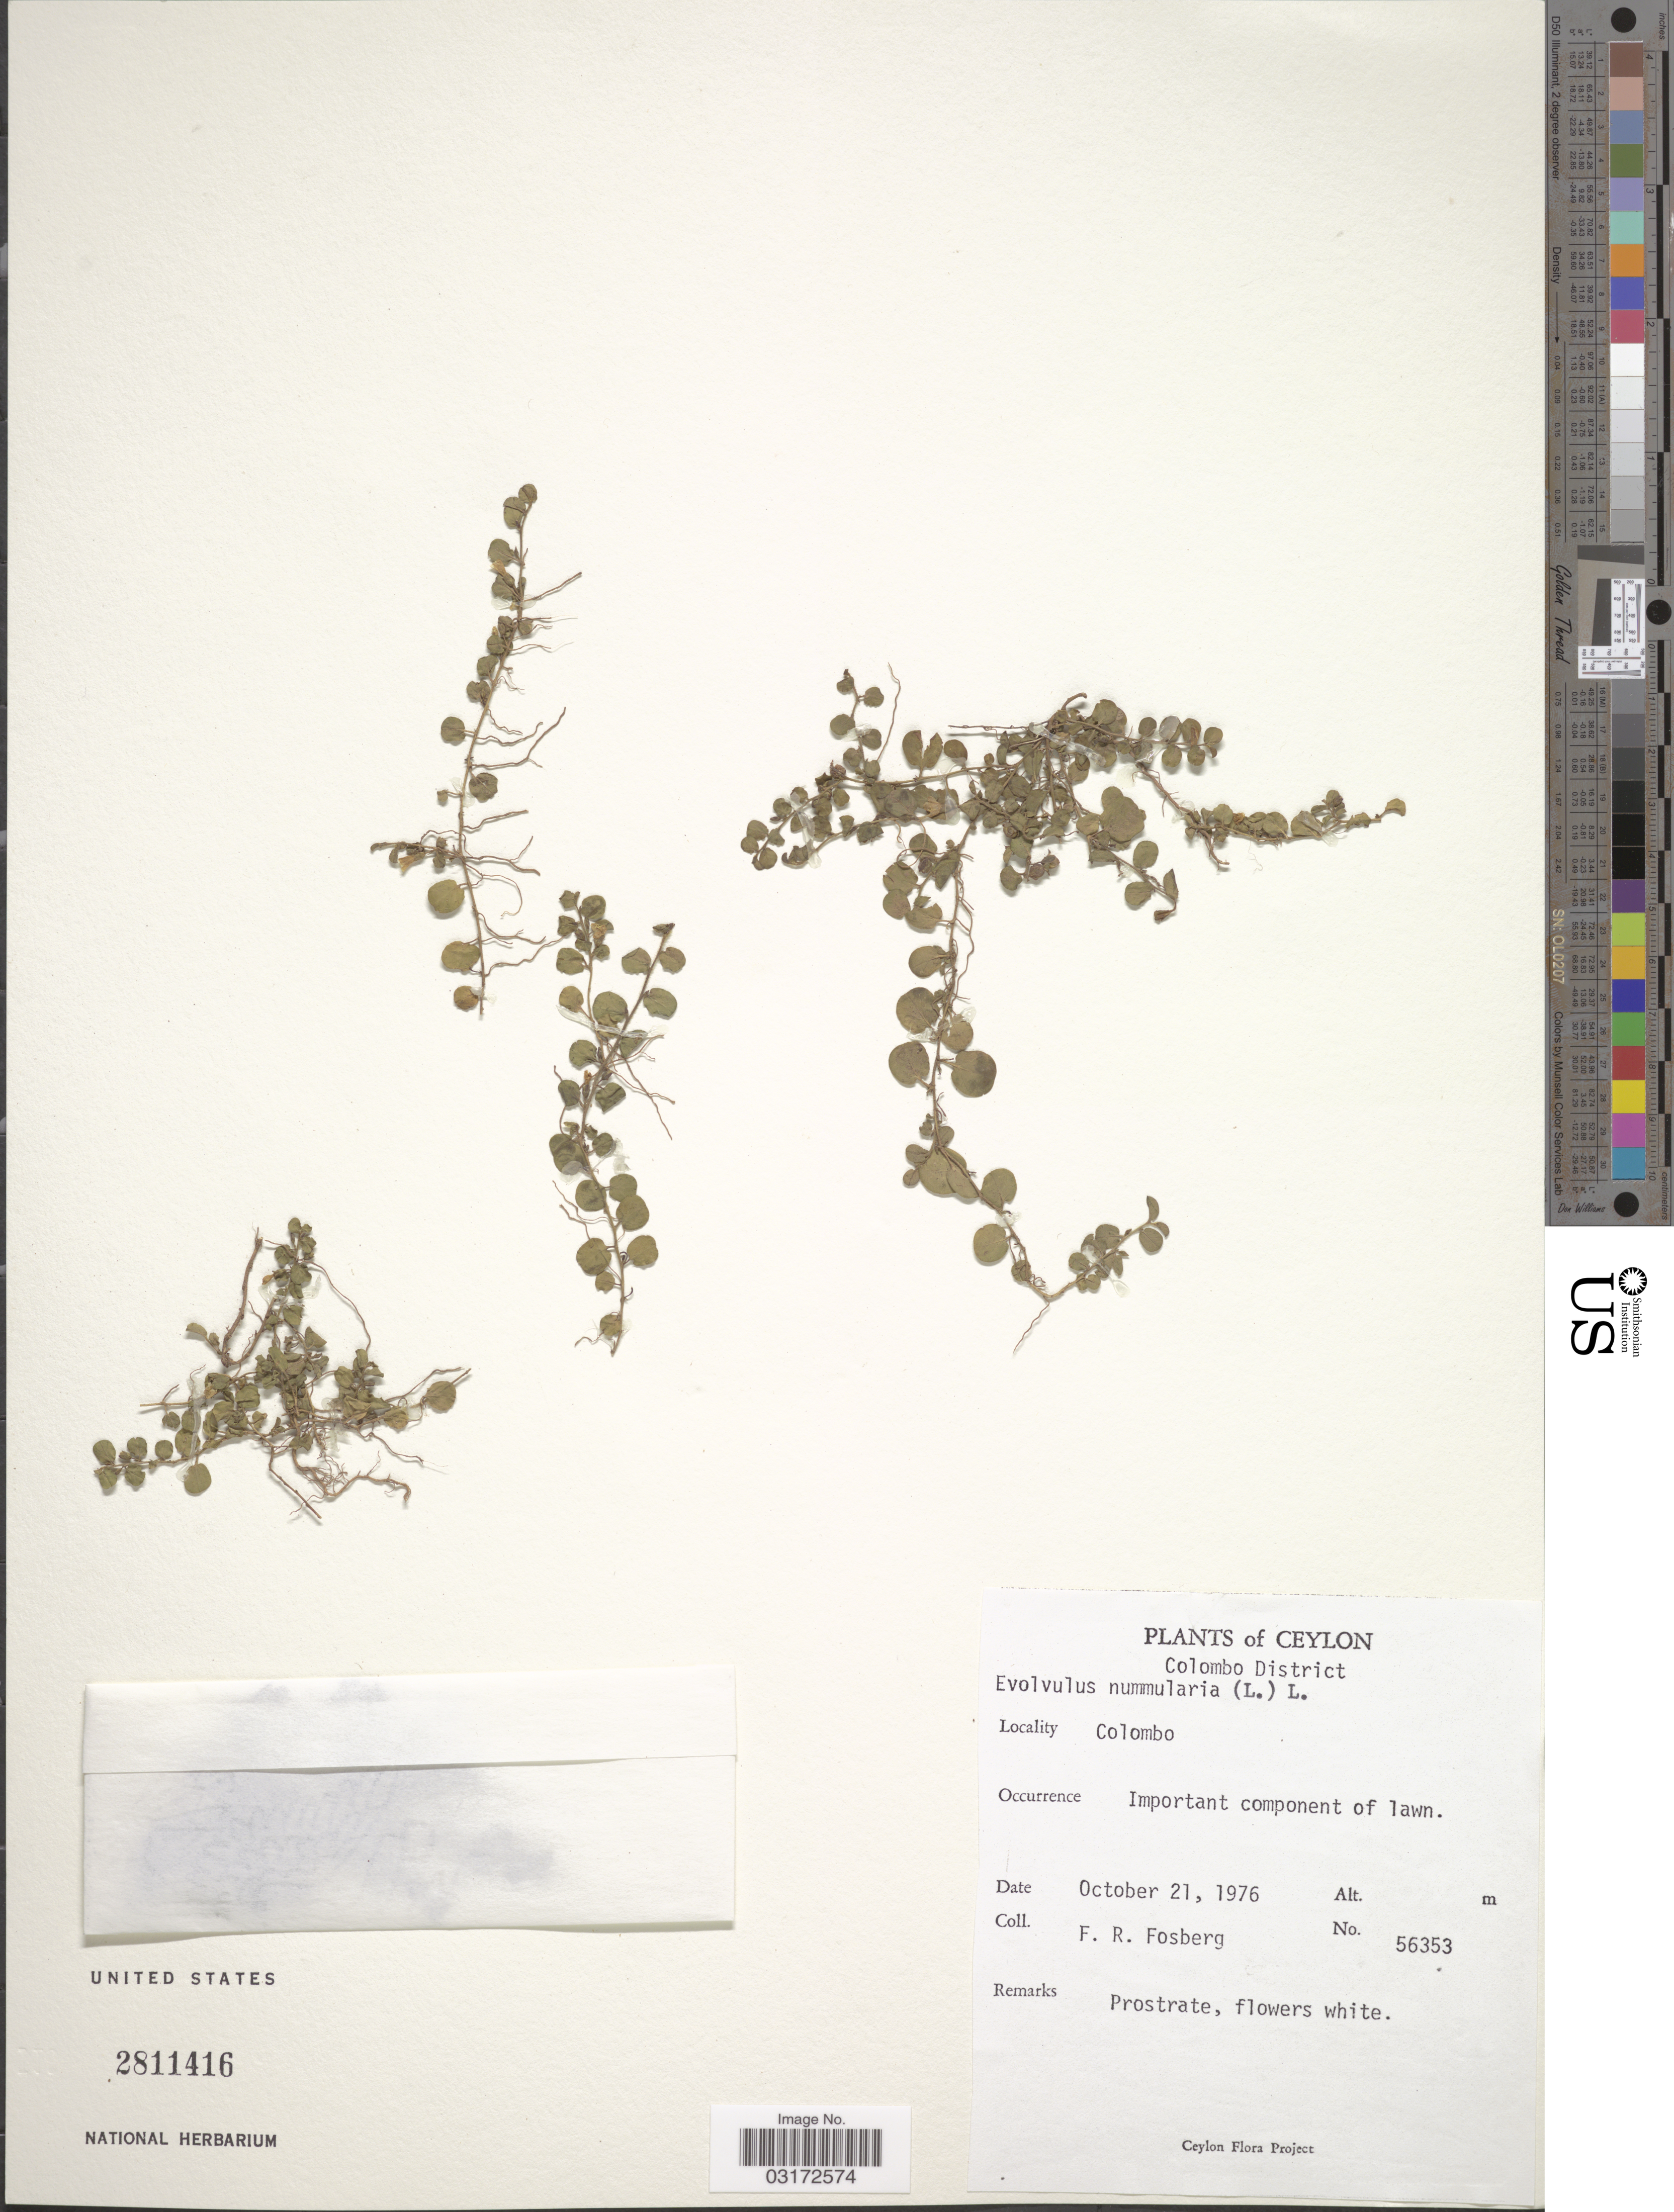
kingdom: Plantae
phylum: Tracheophyta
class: Magnoliopsida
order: Solanales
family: Convolvulaceae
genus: Evolvulus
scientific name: Evolvulus nummularius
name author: (L.) L.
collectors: F. R. Fosberg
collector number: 56353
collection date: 1976-10-21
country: Sri Lanka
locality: Ceylon. Colombo District. Colombo.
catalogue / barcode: US 2811416